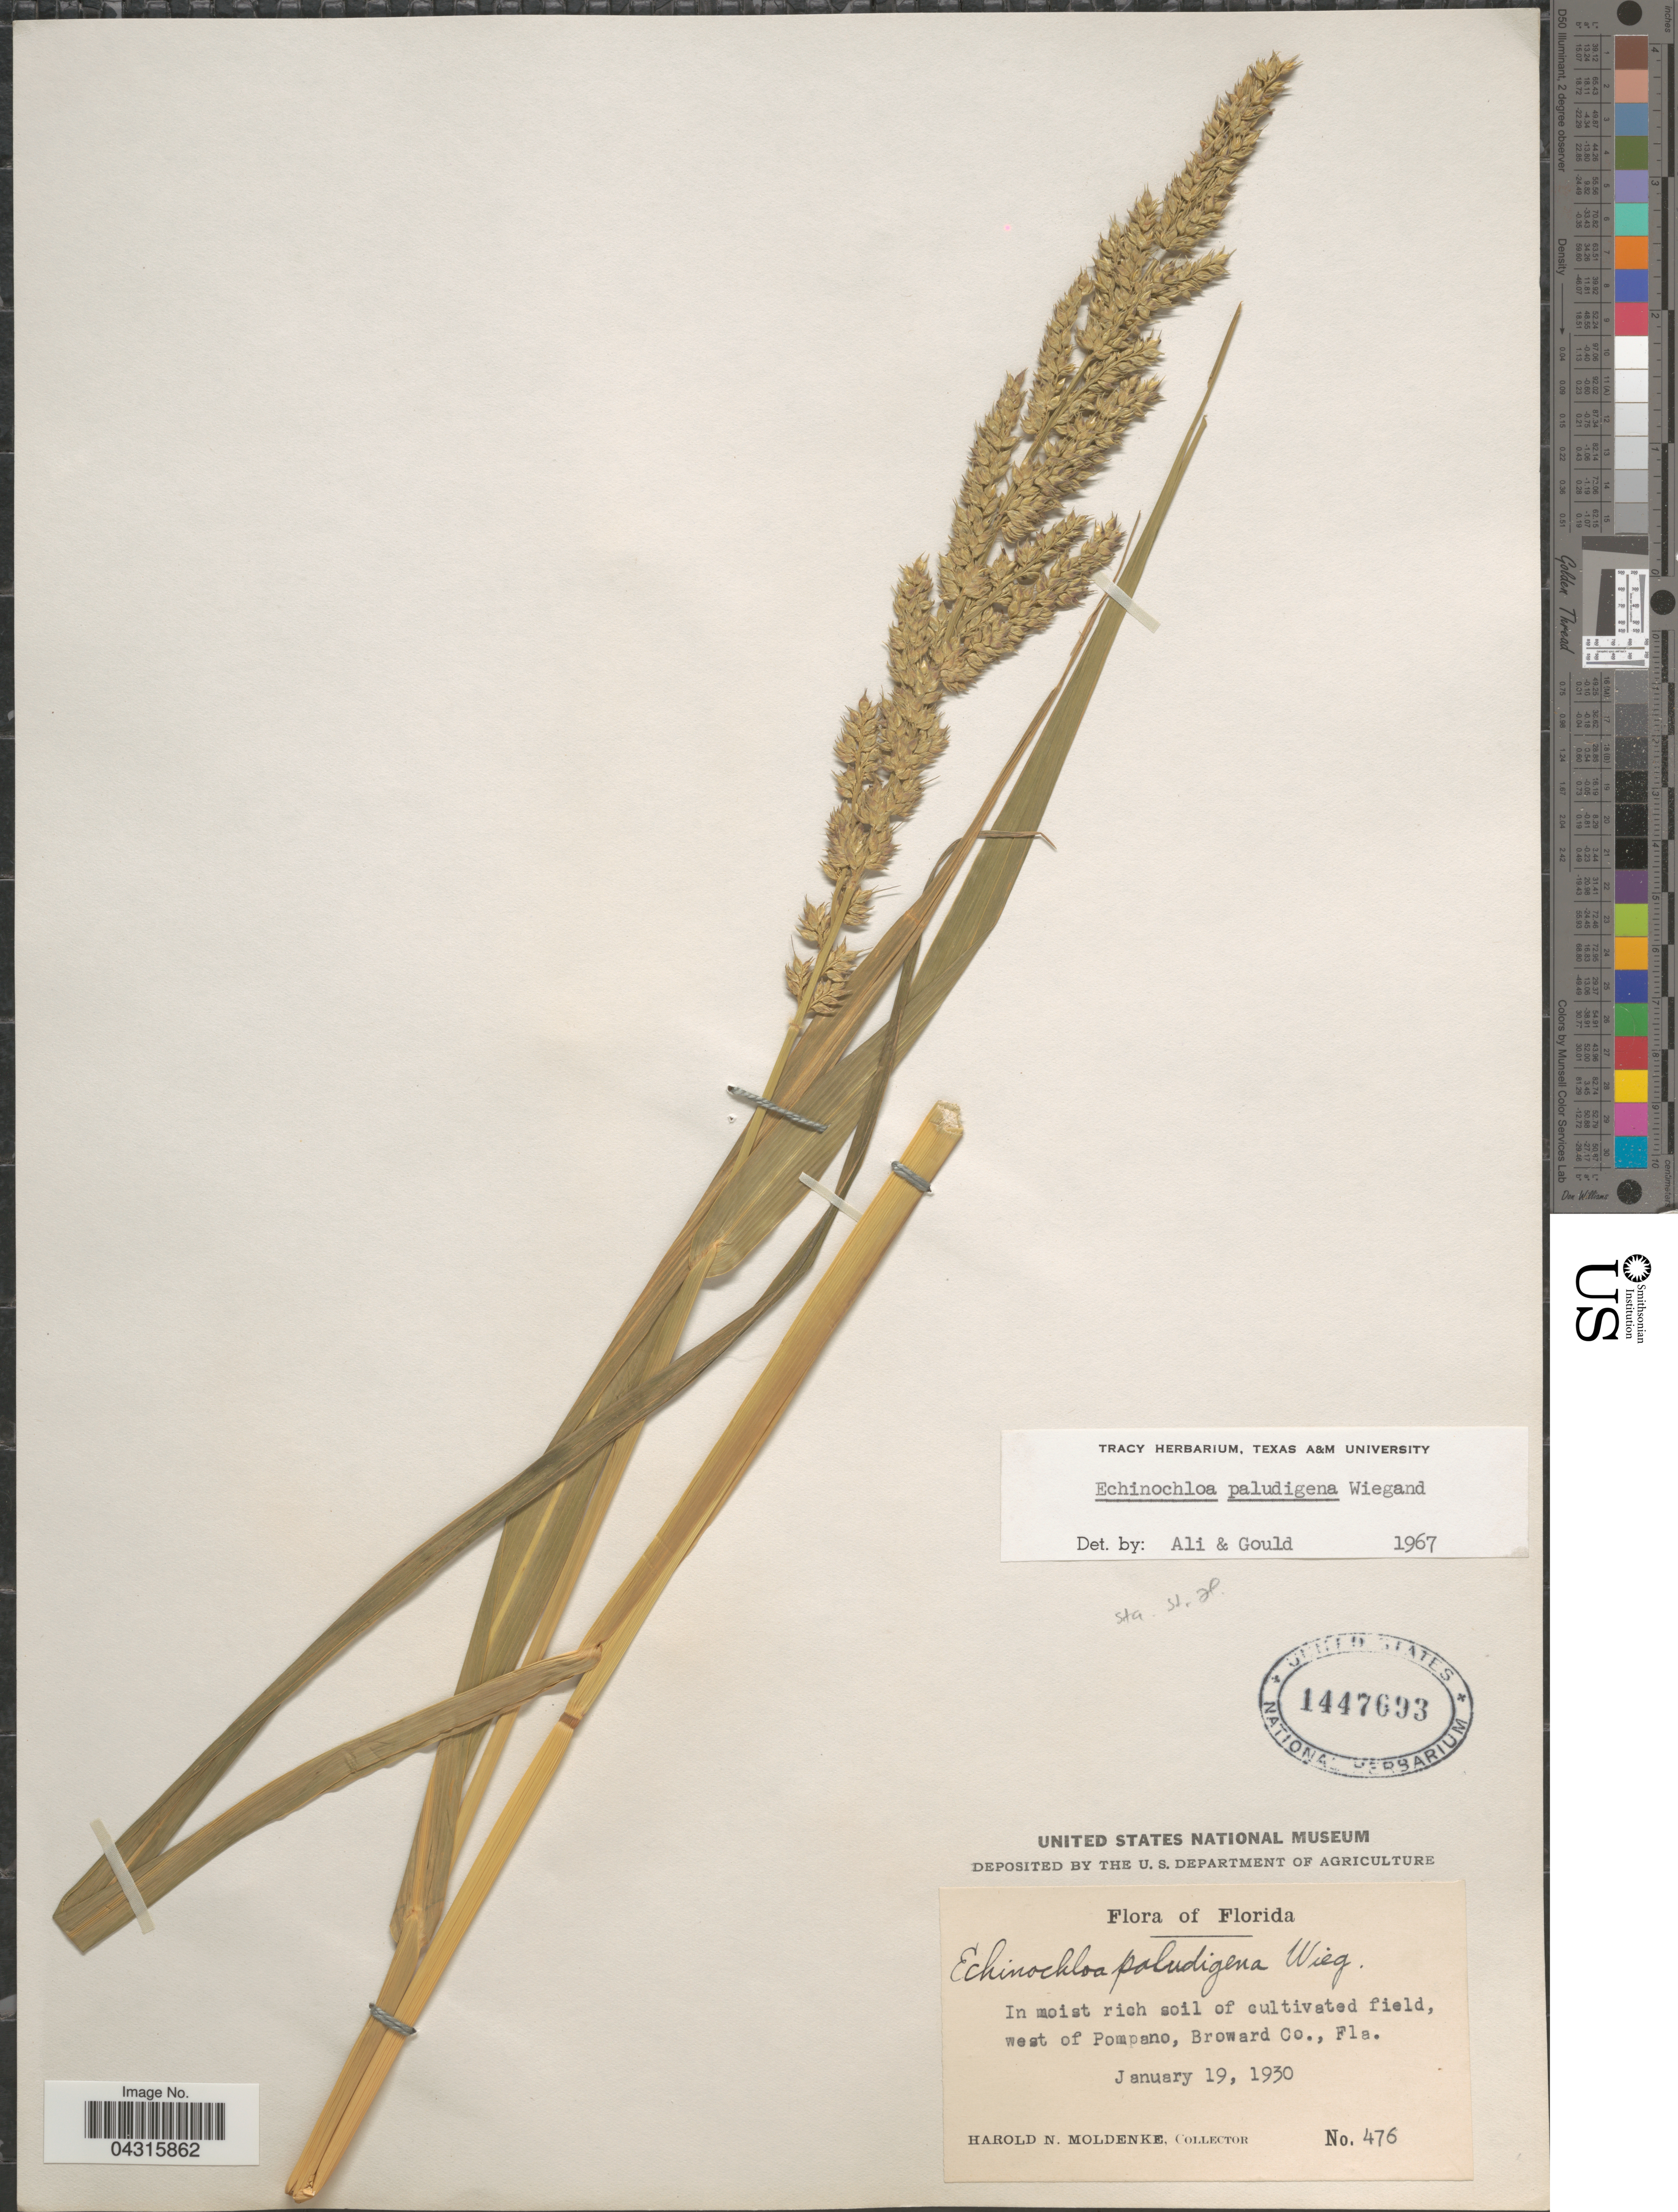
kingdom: Plantae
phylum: Tracheophyta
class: Liliopsida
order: Poales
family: Poaceae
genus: Echinochloa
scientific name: Echinochloa paludigena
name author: Wiegand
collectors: H. N. Moldenke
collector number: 476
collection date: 1930-01-19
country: United States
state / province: Florida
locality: In moist rich soil of cultivated field, west of Pompano, Broward Co.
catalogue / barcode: US 1447693